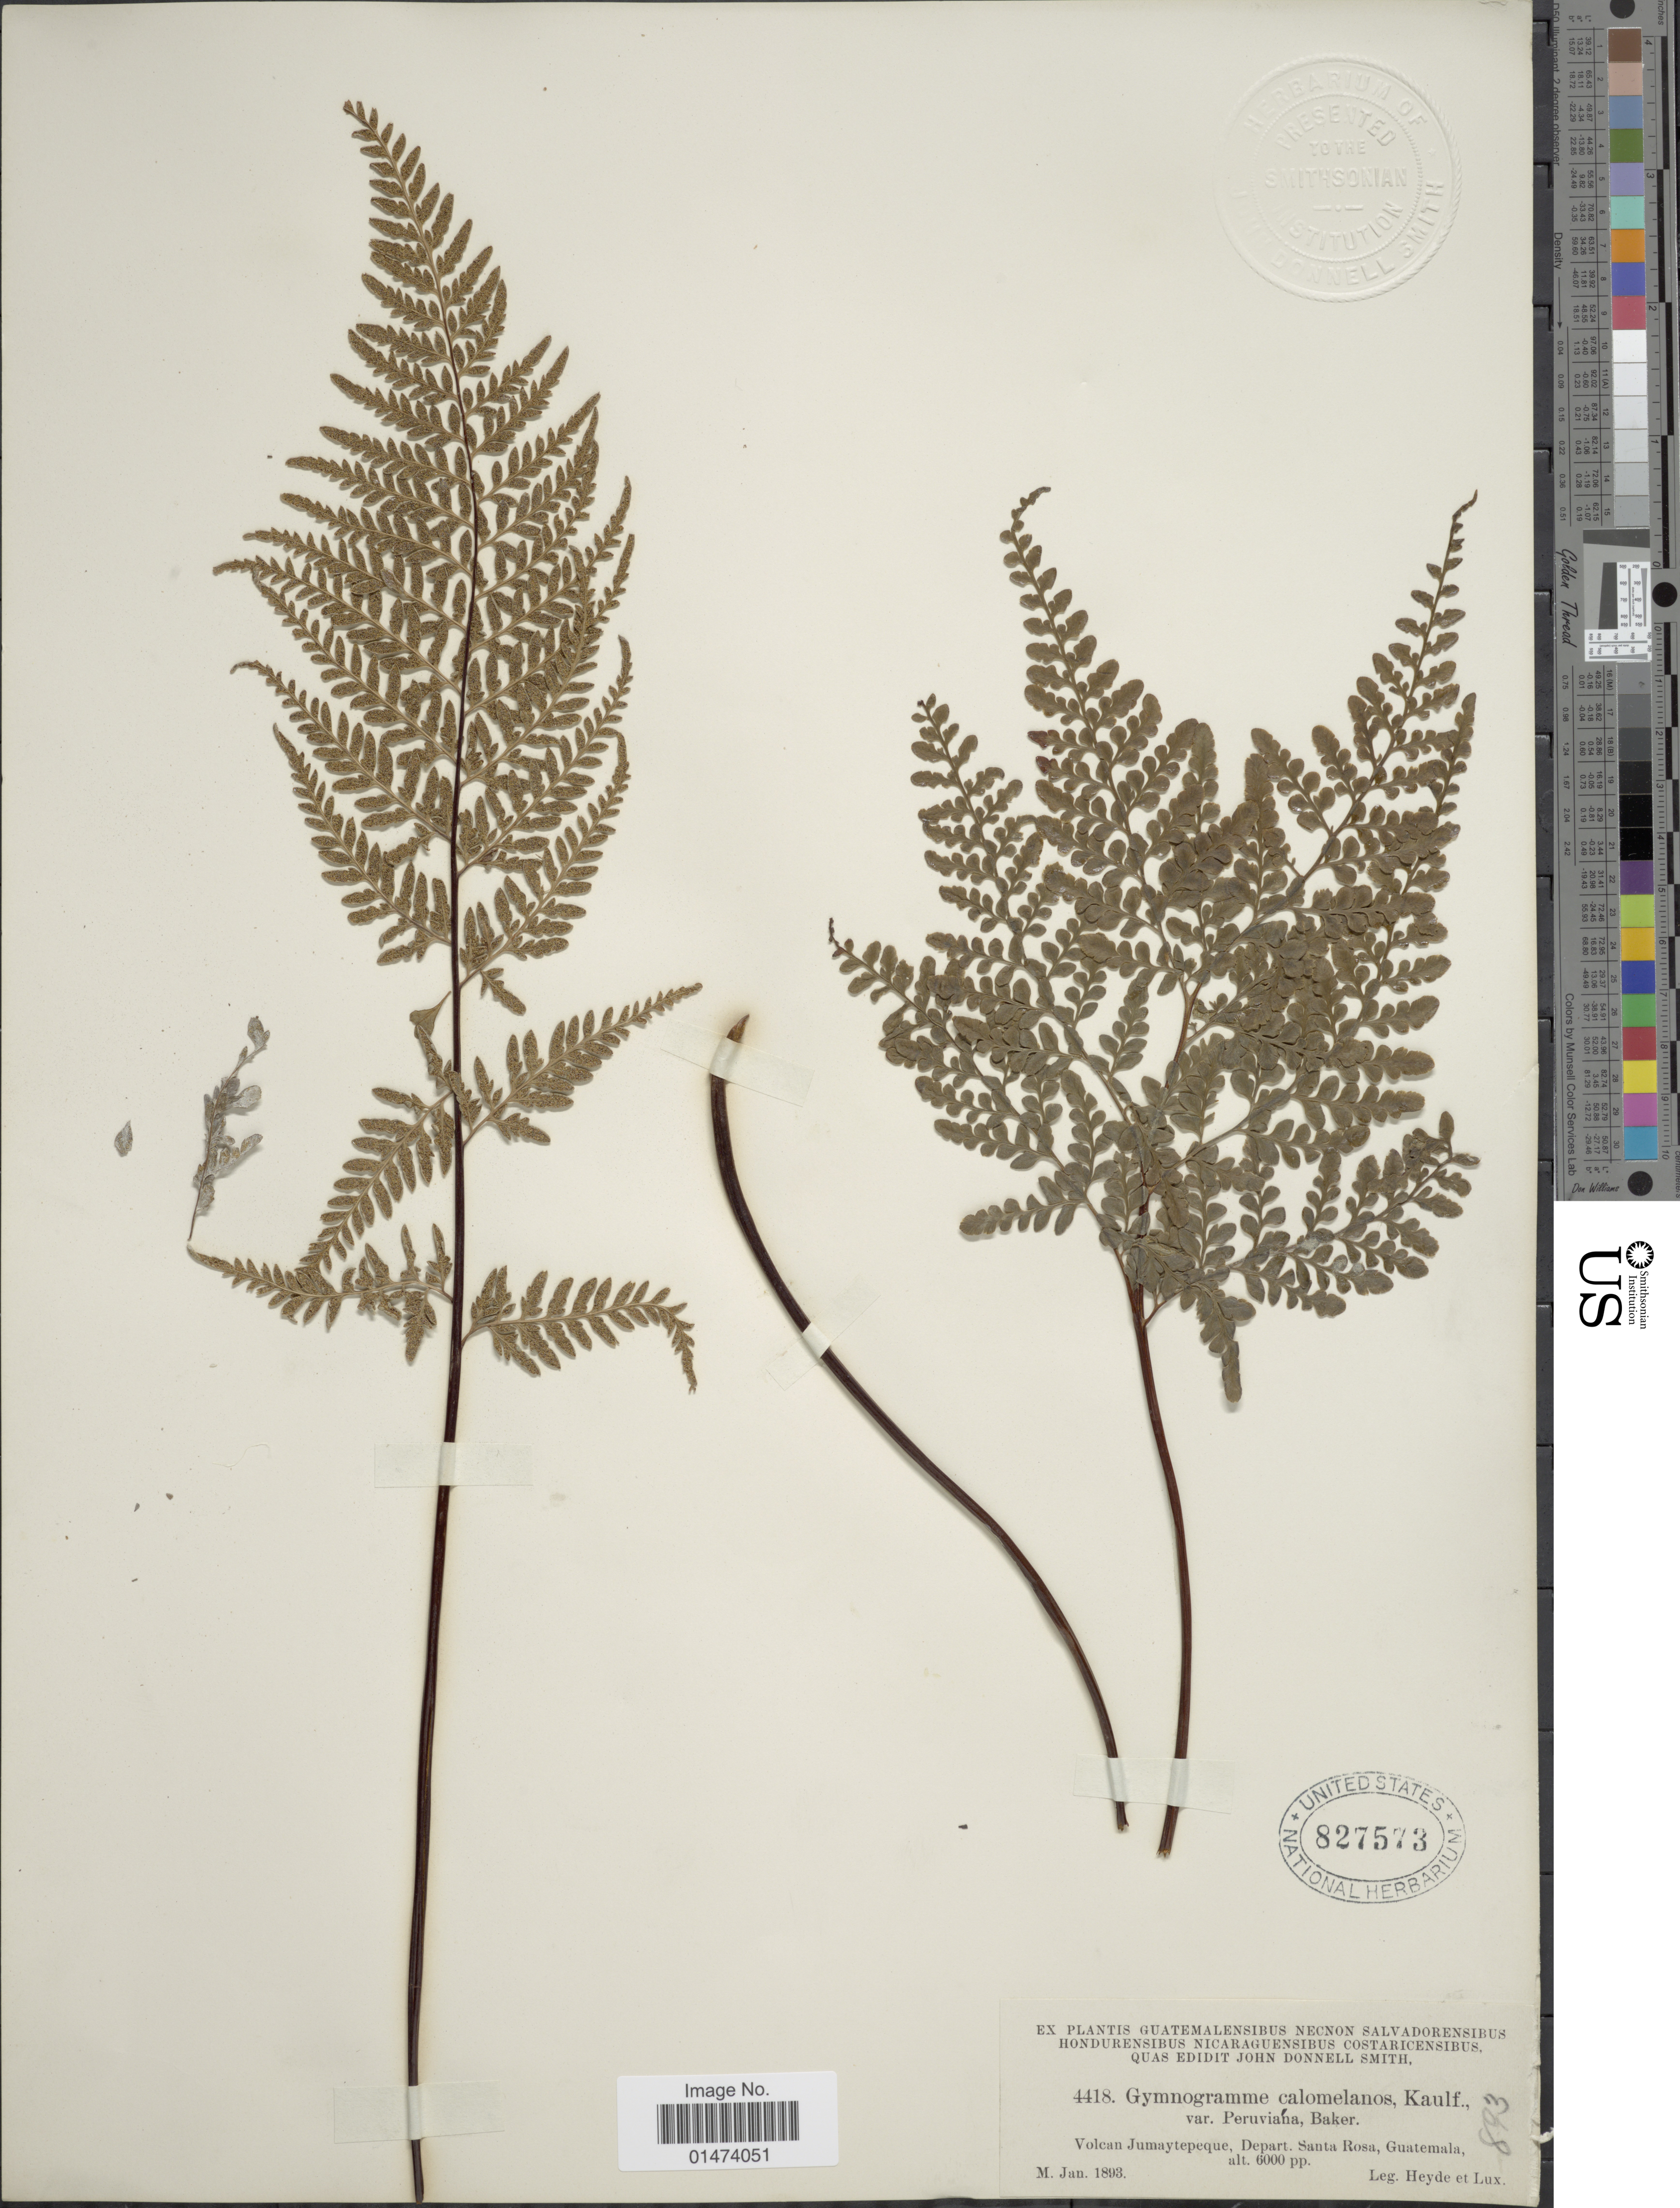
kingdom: Plantae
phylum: Tracheophyta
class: Polypodiopsida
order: Polypodiales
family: Pteridaceae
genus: Pityrogramma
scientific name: Pityrogramma dealbata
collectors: Heyde & Lux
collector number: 4418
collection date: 1893-01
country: Guatemala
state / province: Santa Rosa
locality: Volcan Jumaytepeque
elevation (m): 183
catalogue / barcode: US 827573